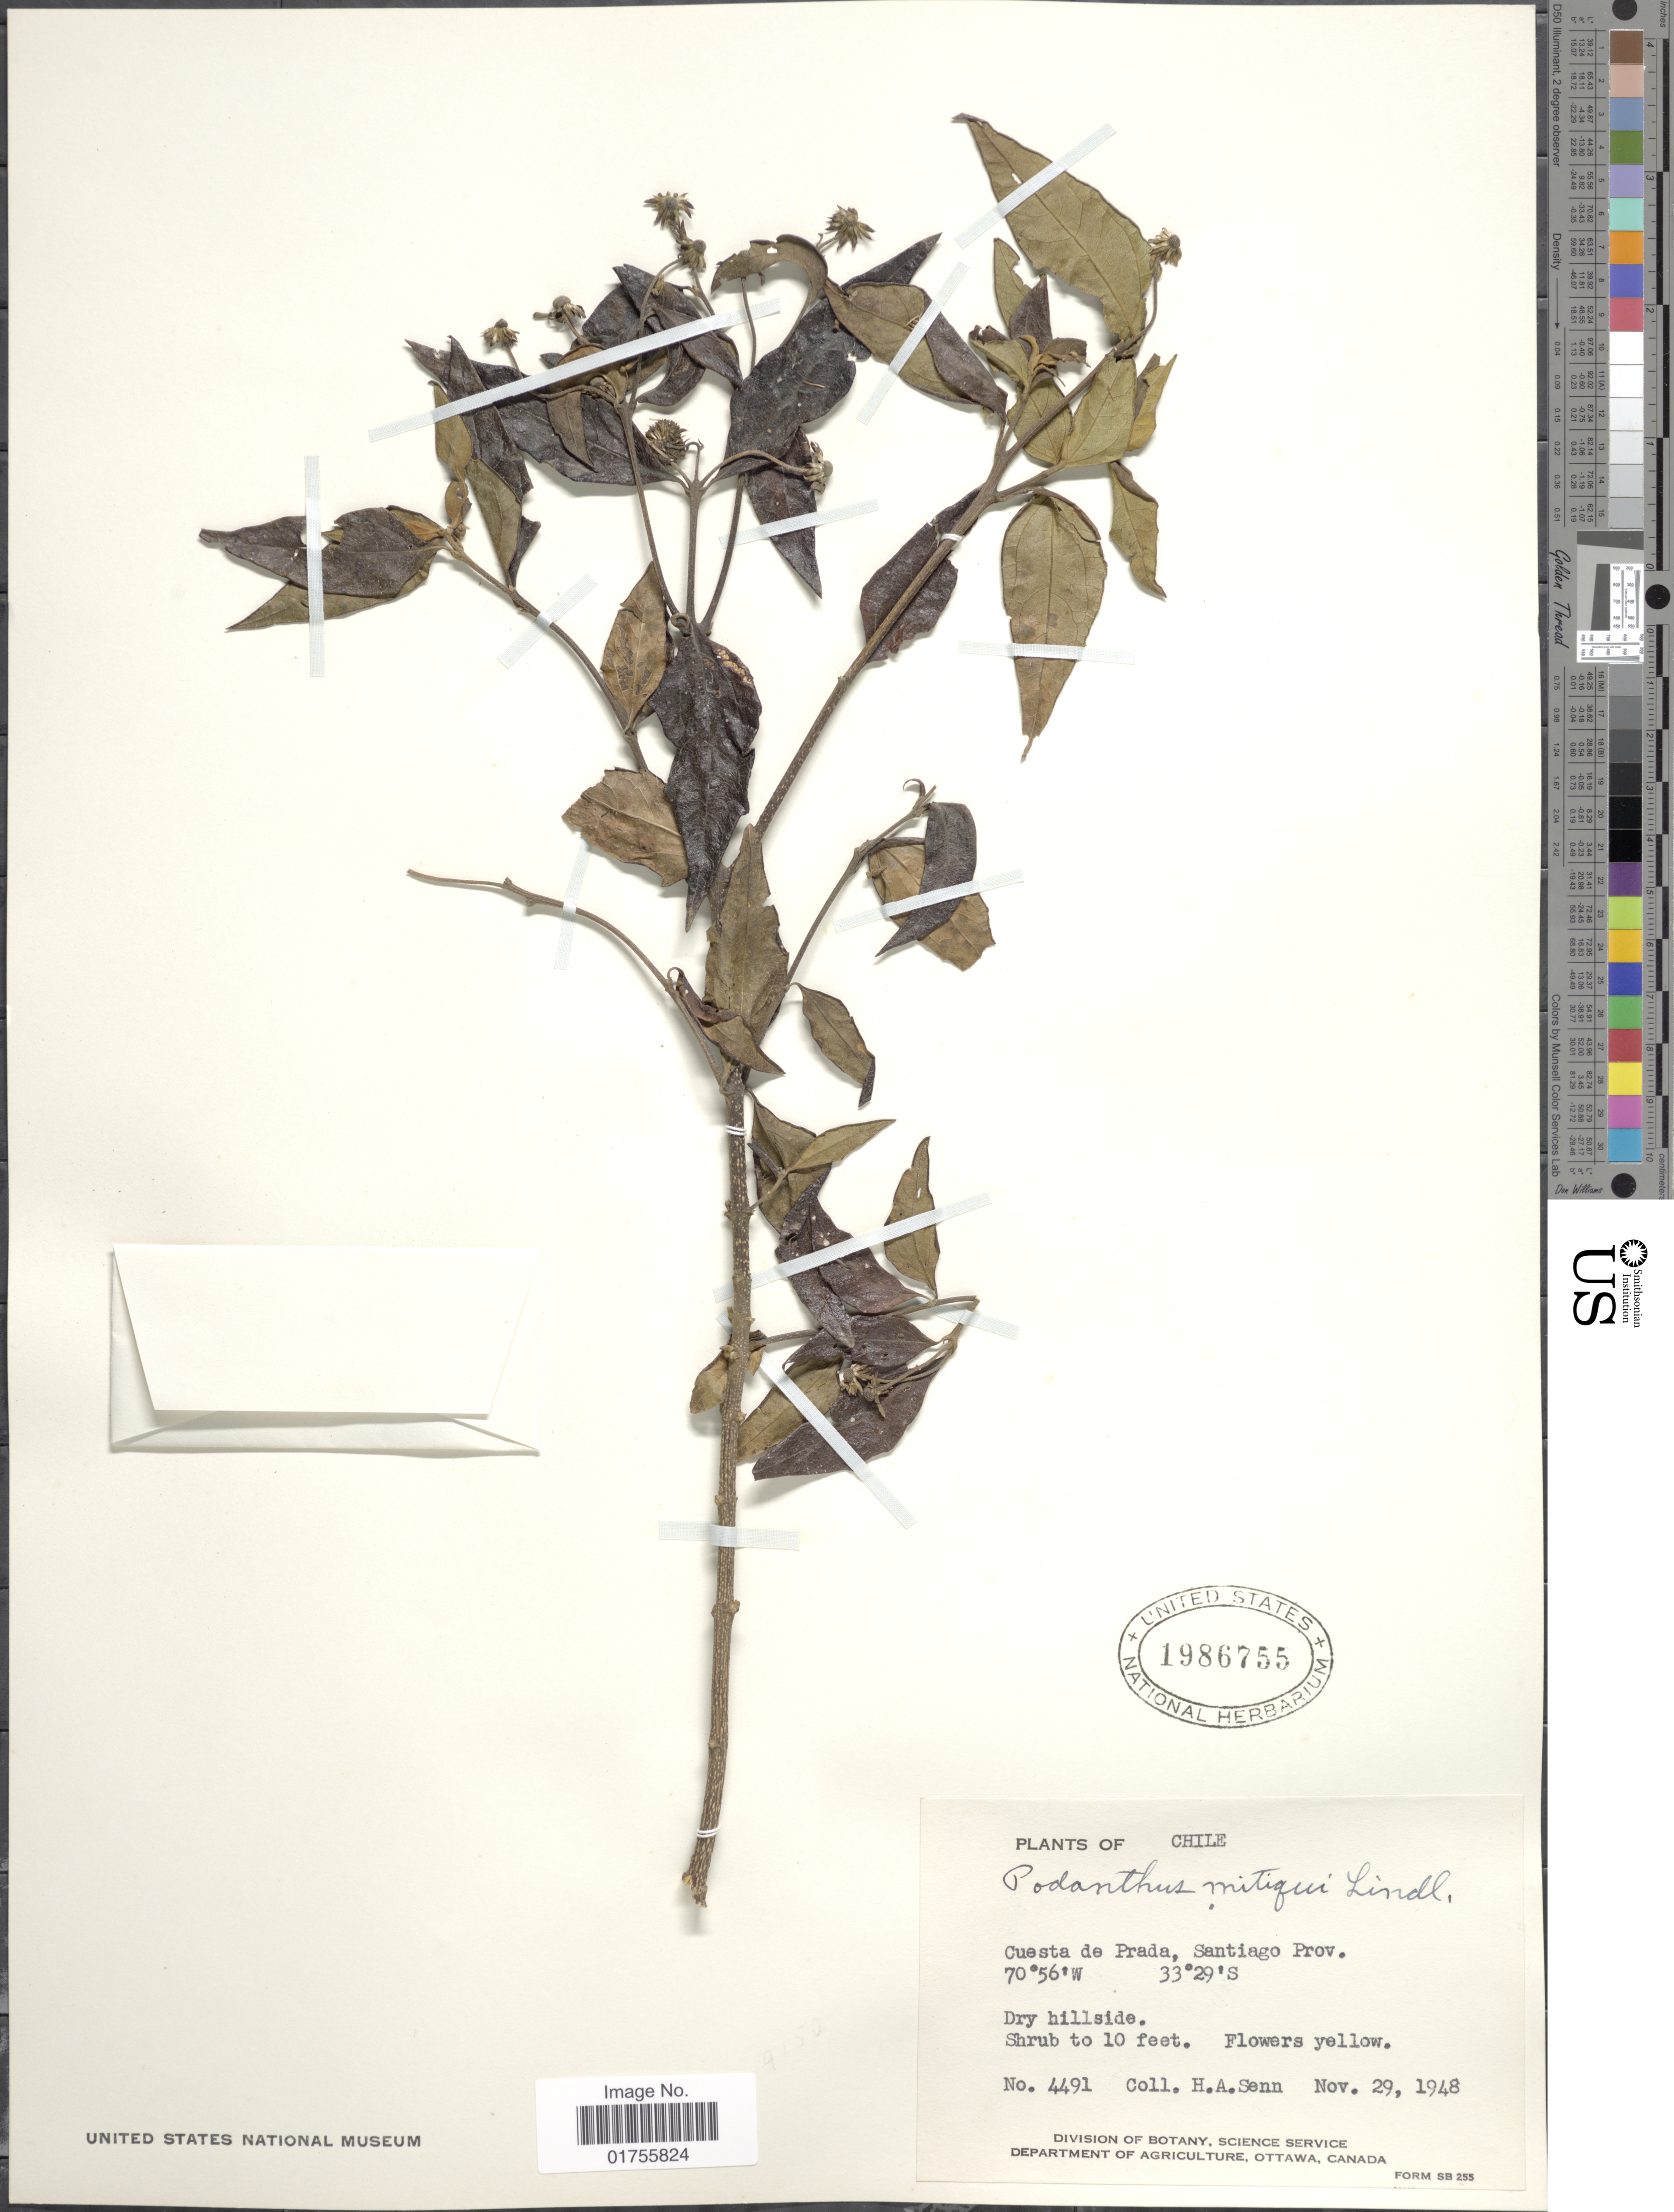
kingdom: Plantae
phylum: Tracheophyta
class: Magnoliopsida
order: Asterales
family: Asteraceae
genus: Podanthus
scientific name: Podanthus mitiqui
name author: Lindl.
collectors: H. Senn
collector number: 4491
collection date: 1948-11-29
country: Chile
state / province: Región Metropolitana (RM)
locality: Cuesta de Prada, Santiago Prov, Dry hillside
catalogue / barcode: US 1986755